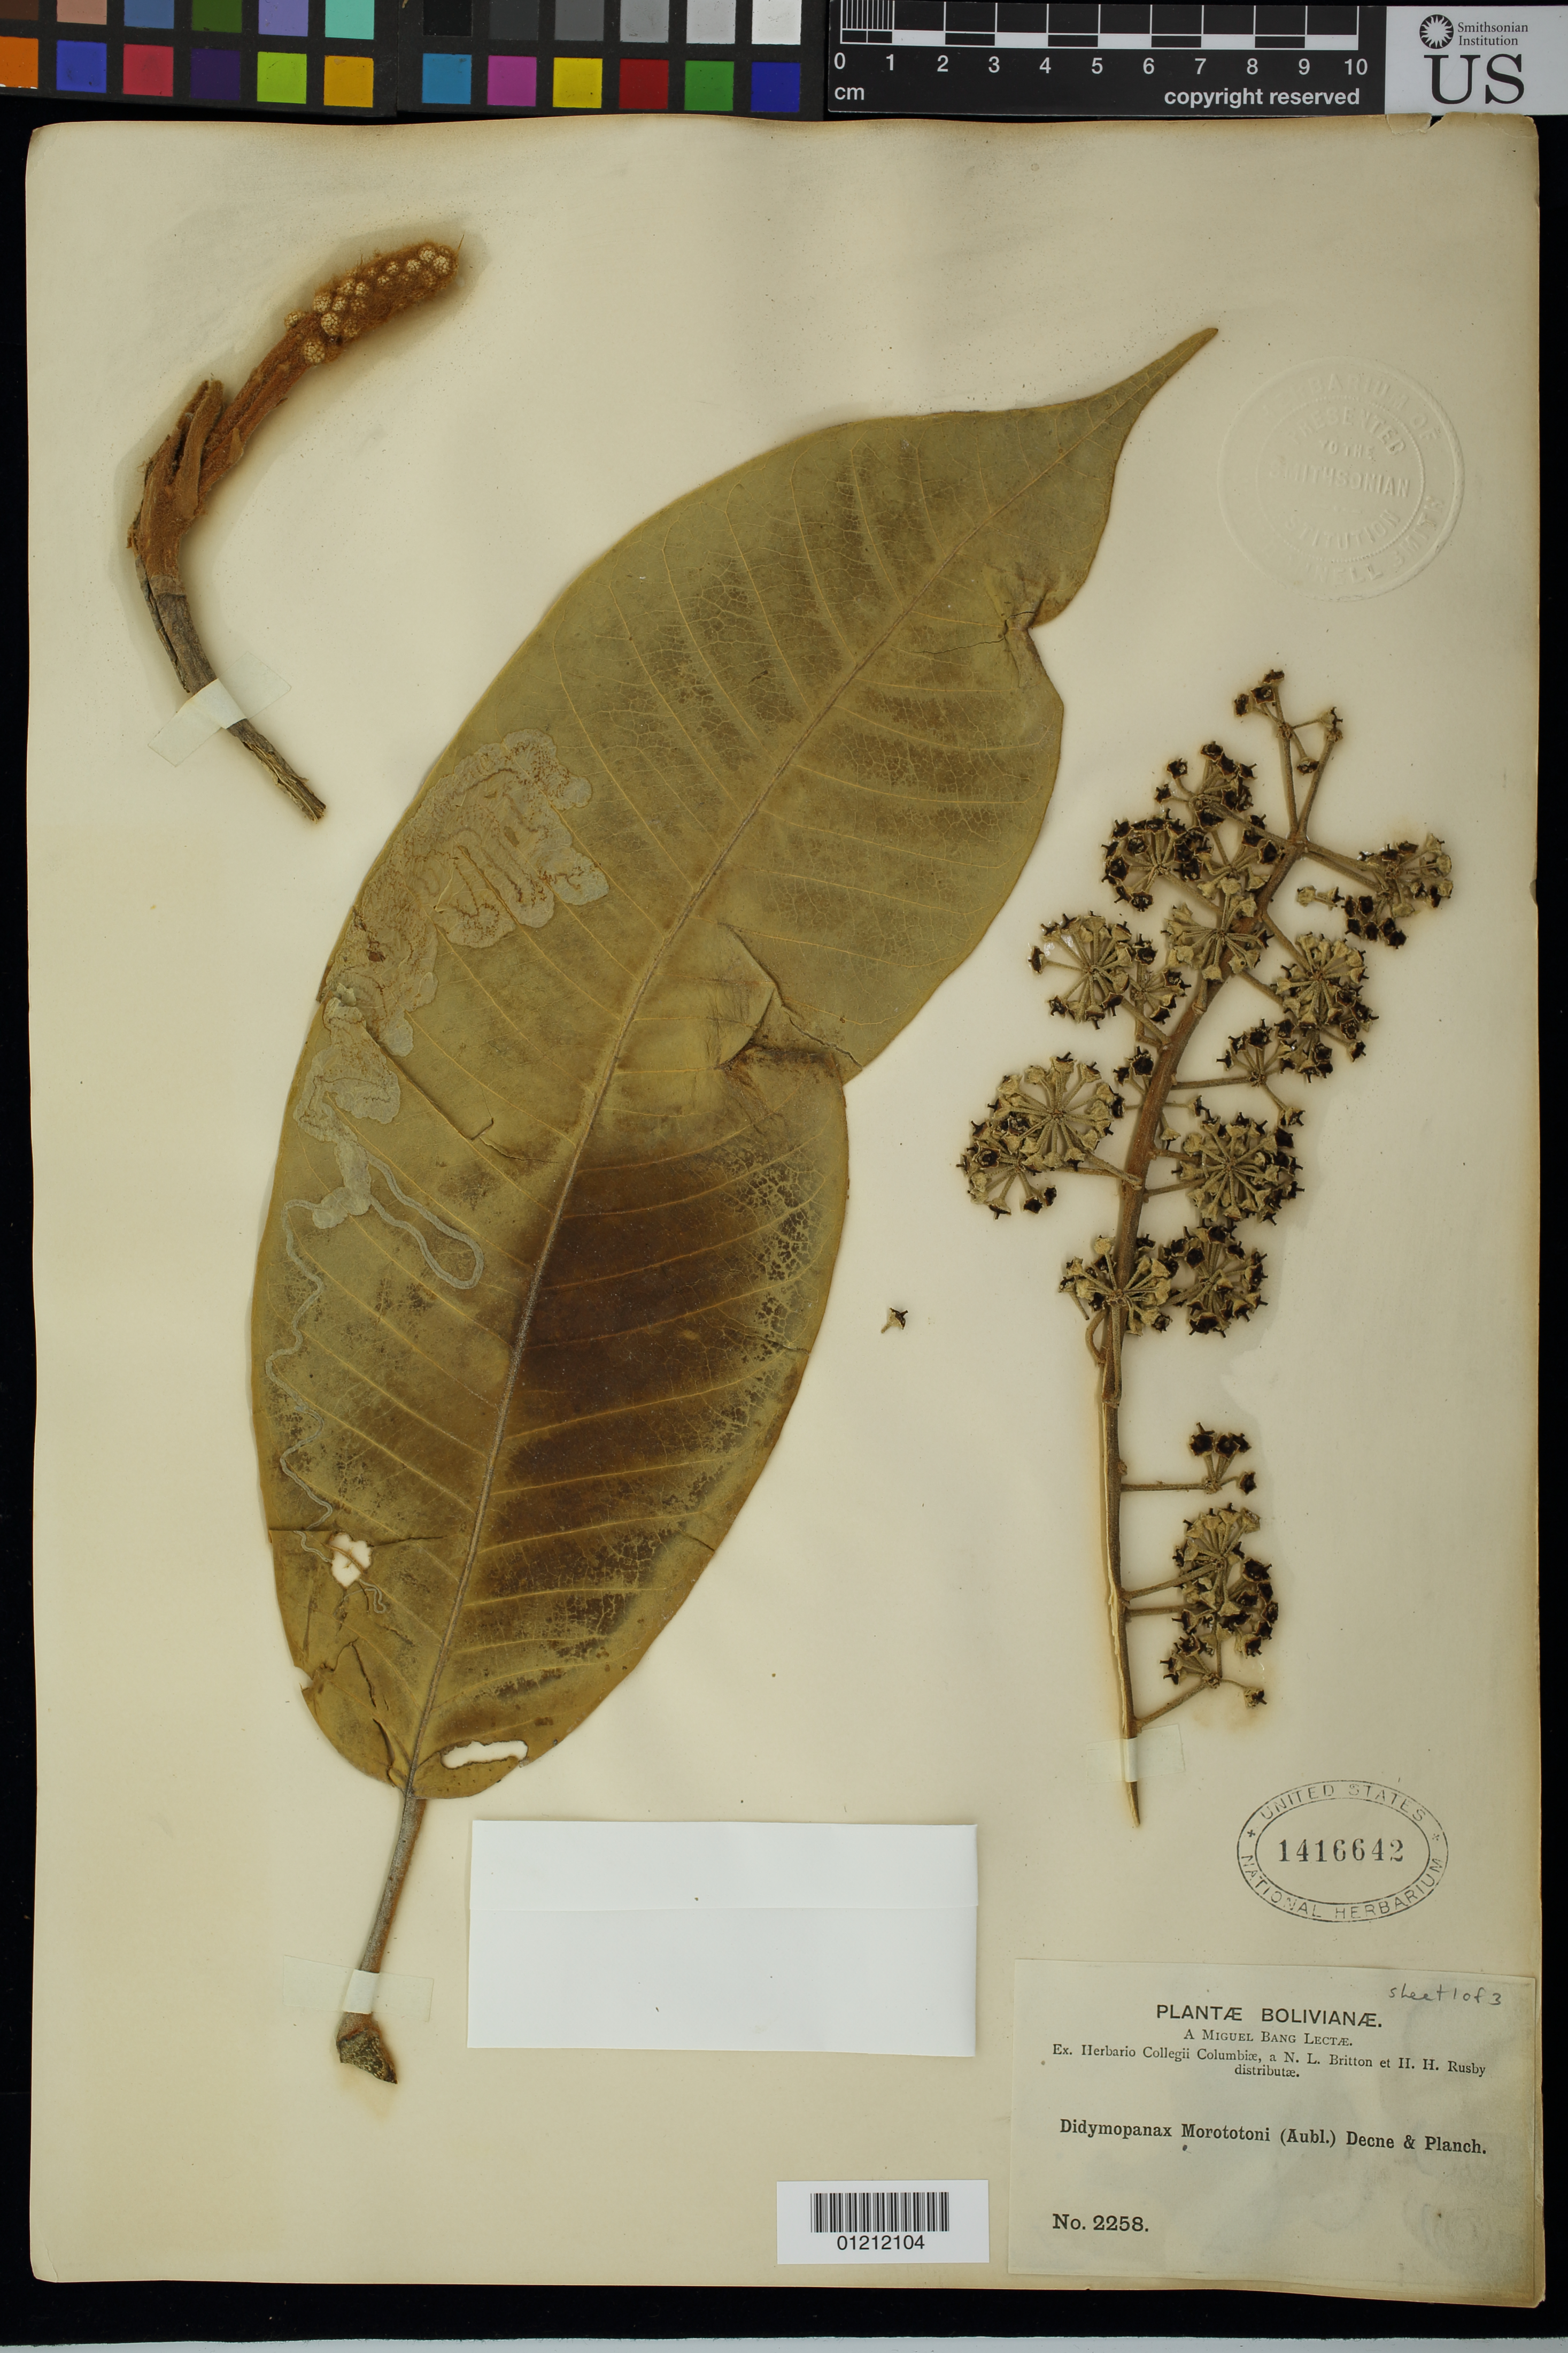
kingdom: Plantae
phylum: Tracheophyta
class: Magnoliopsida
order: Apiales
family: Araliaceae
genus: Schefflera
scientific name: Schefflera sp.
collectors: M. Bang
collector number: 2258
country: Bolivia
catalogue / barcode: US 1416642